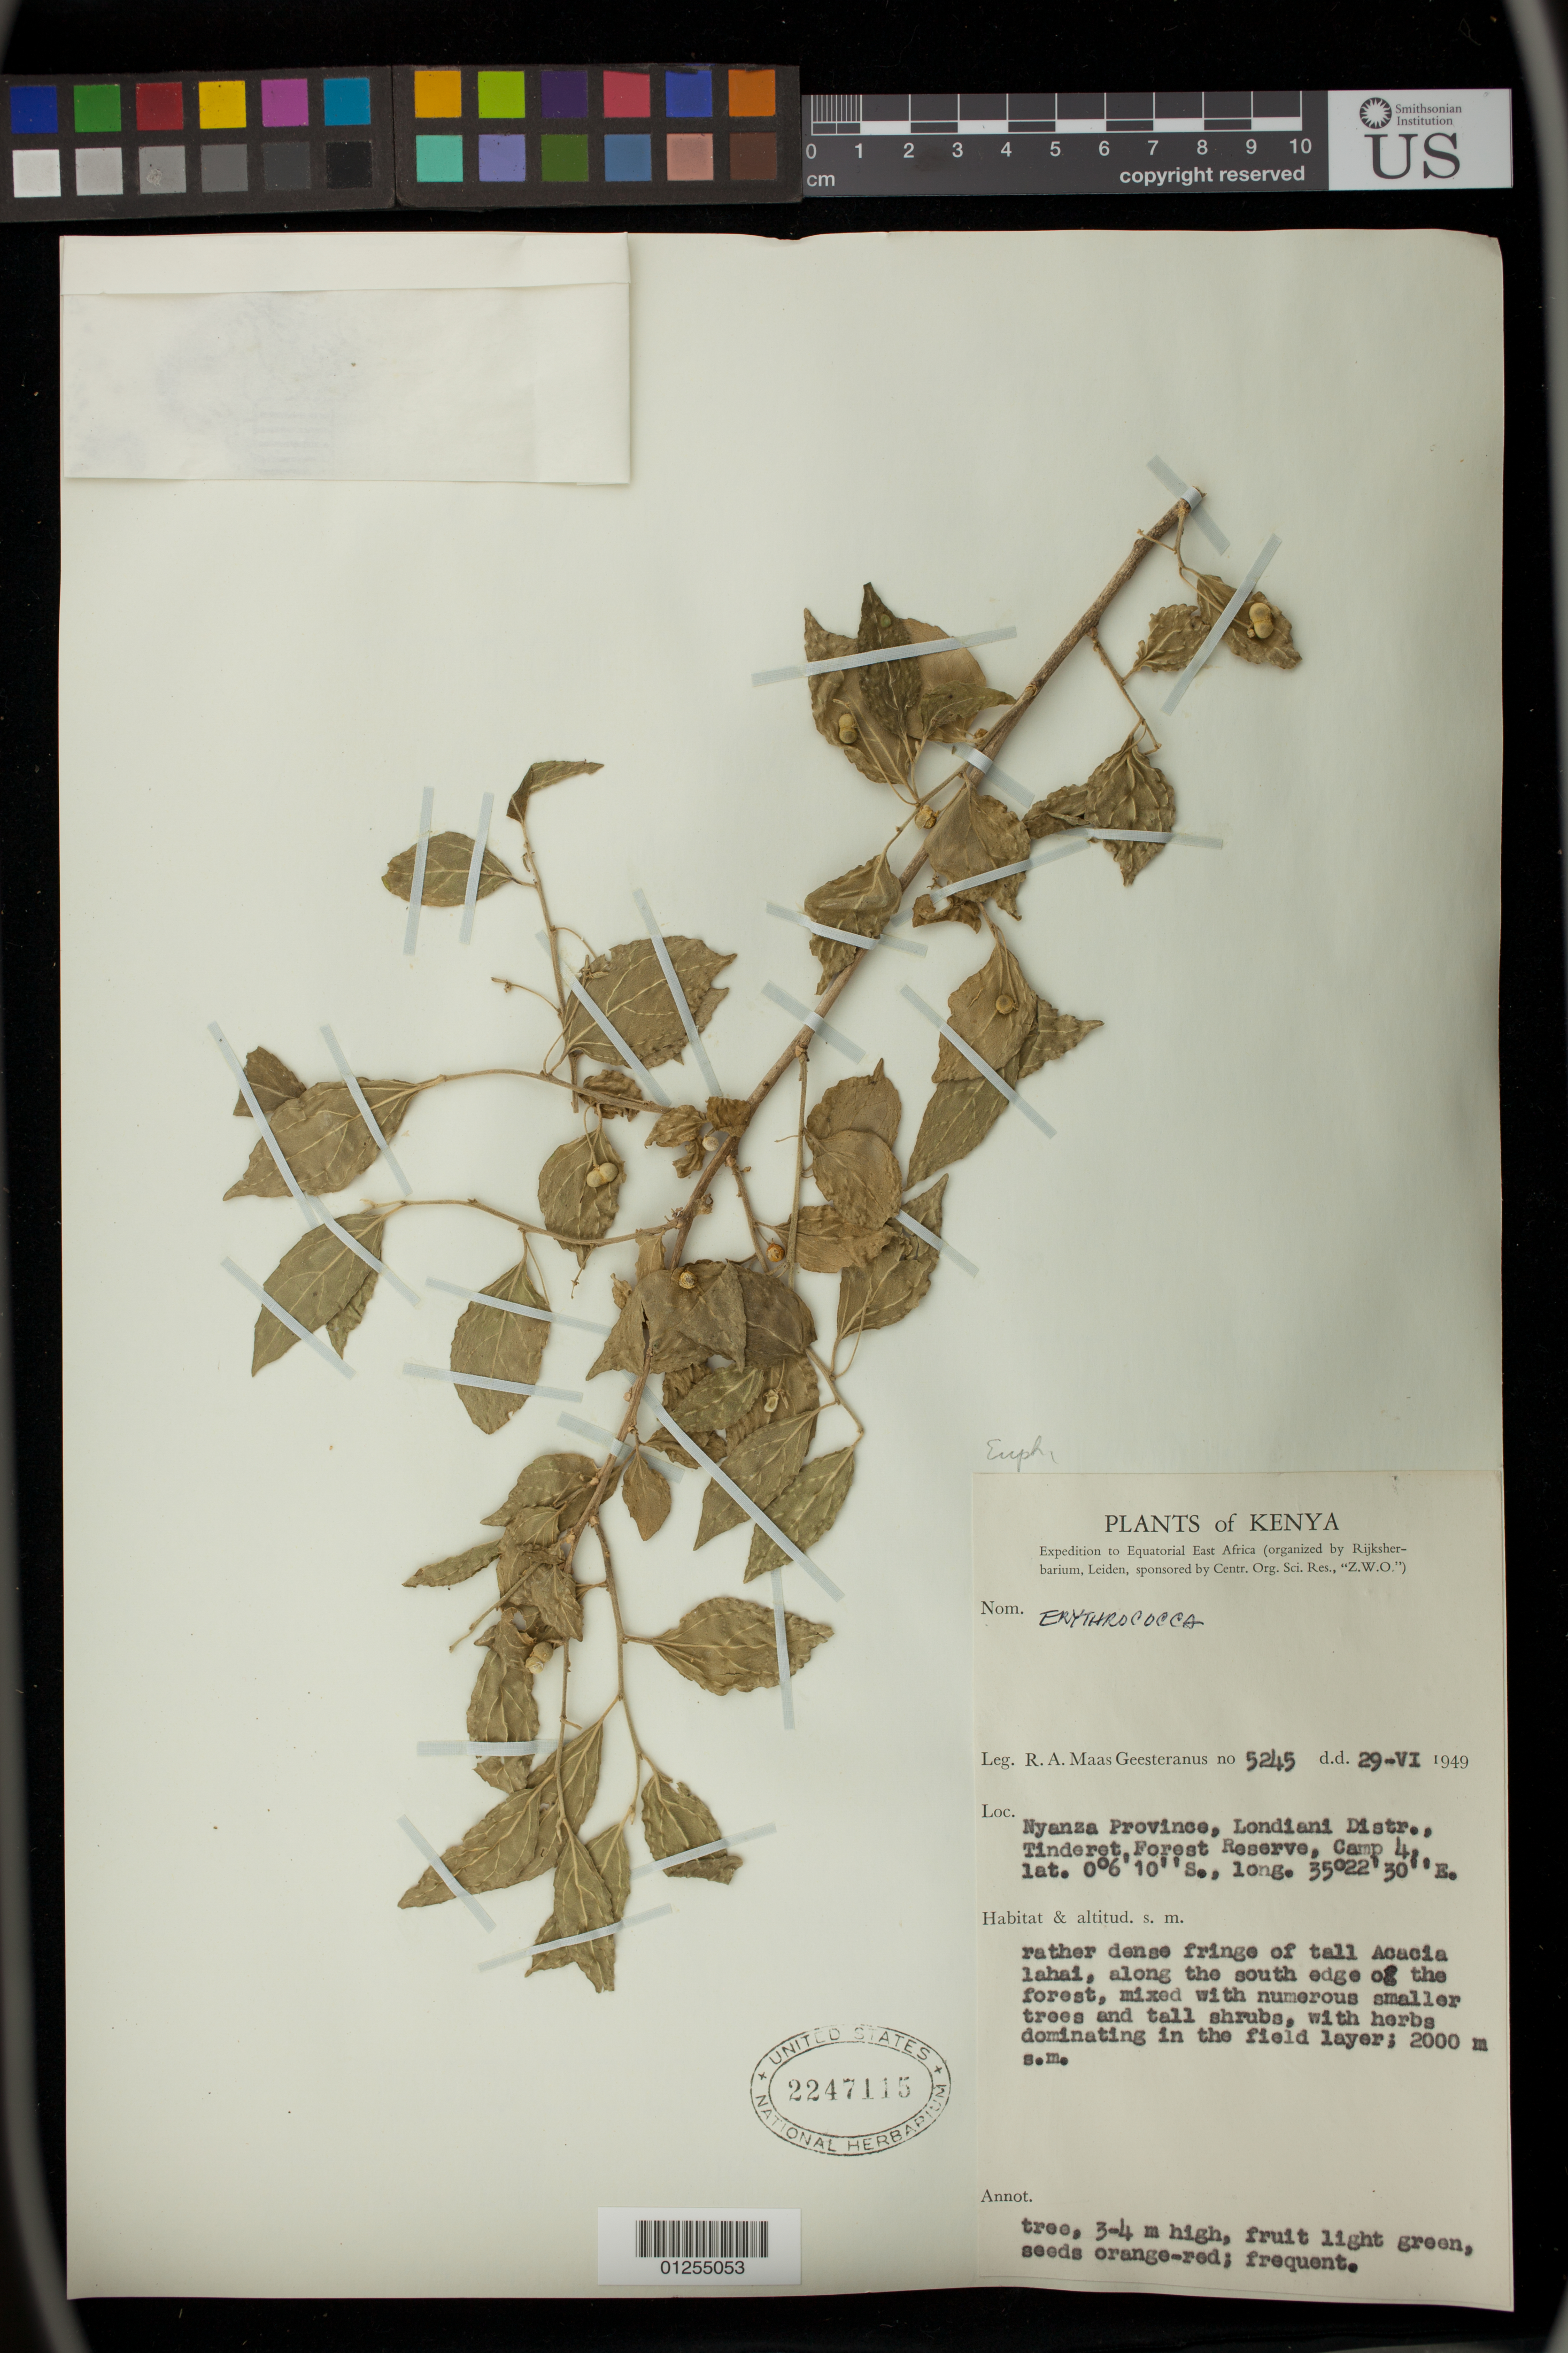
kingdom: Plantae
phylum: Tracheophyta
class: Magnoliopsida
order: Malpighiales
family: Euphorbiaceae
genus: Erythrococca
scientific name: Erythrococca sp.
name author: Benth.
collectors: R. A. Maas Geesteranus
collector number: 5245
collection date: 1949-06-29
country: Kenya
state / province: Kericho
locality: Londiani Distr., Nyanza, Tinderet Forest Reserve, Camp 4.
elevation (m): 2000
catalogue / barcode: US 2247115